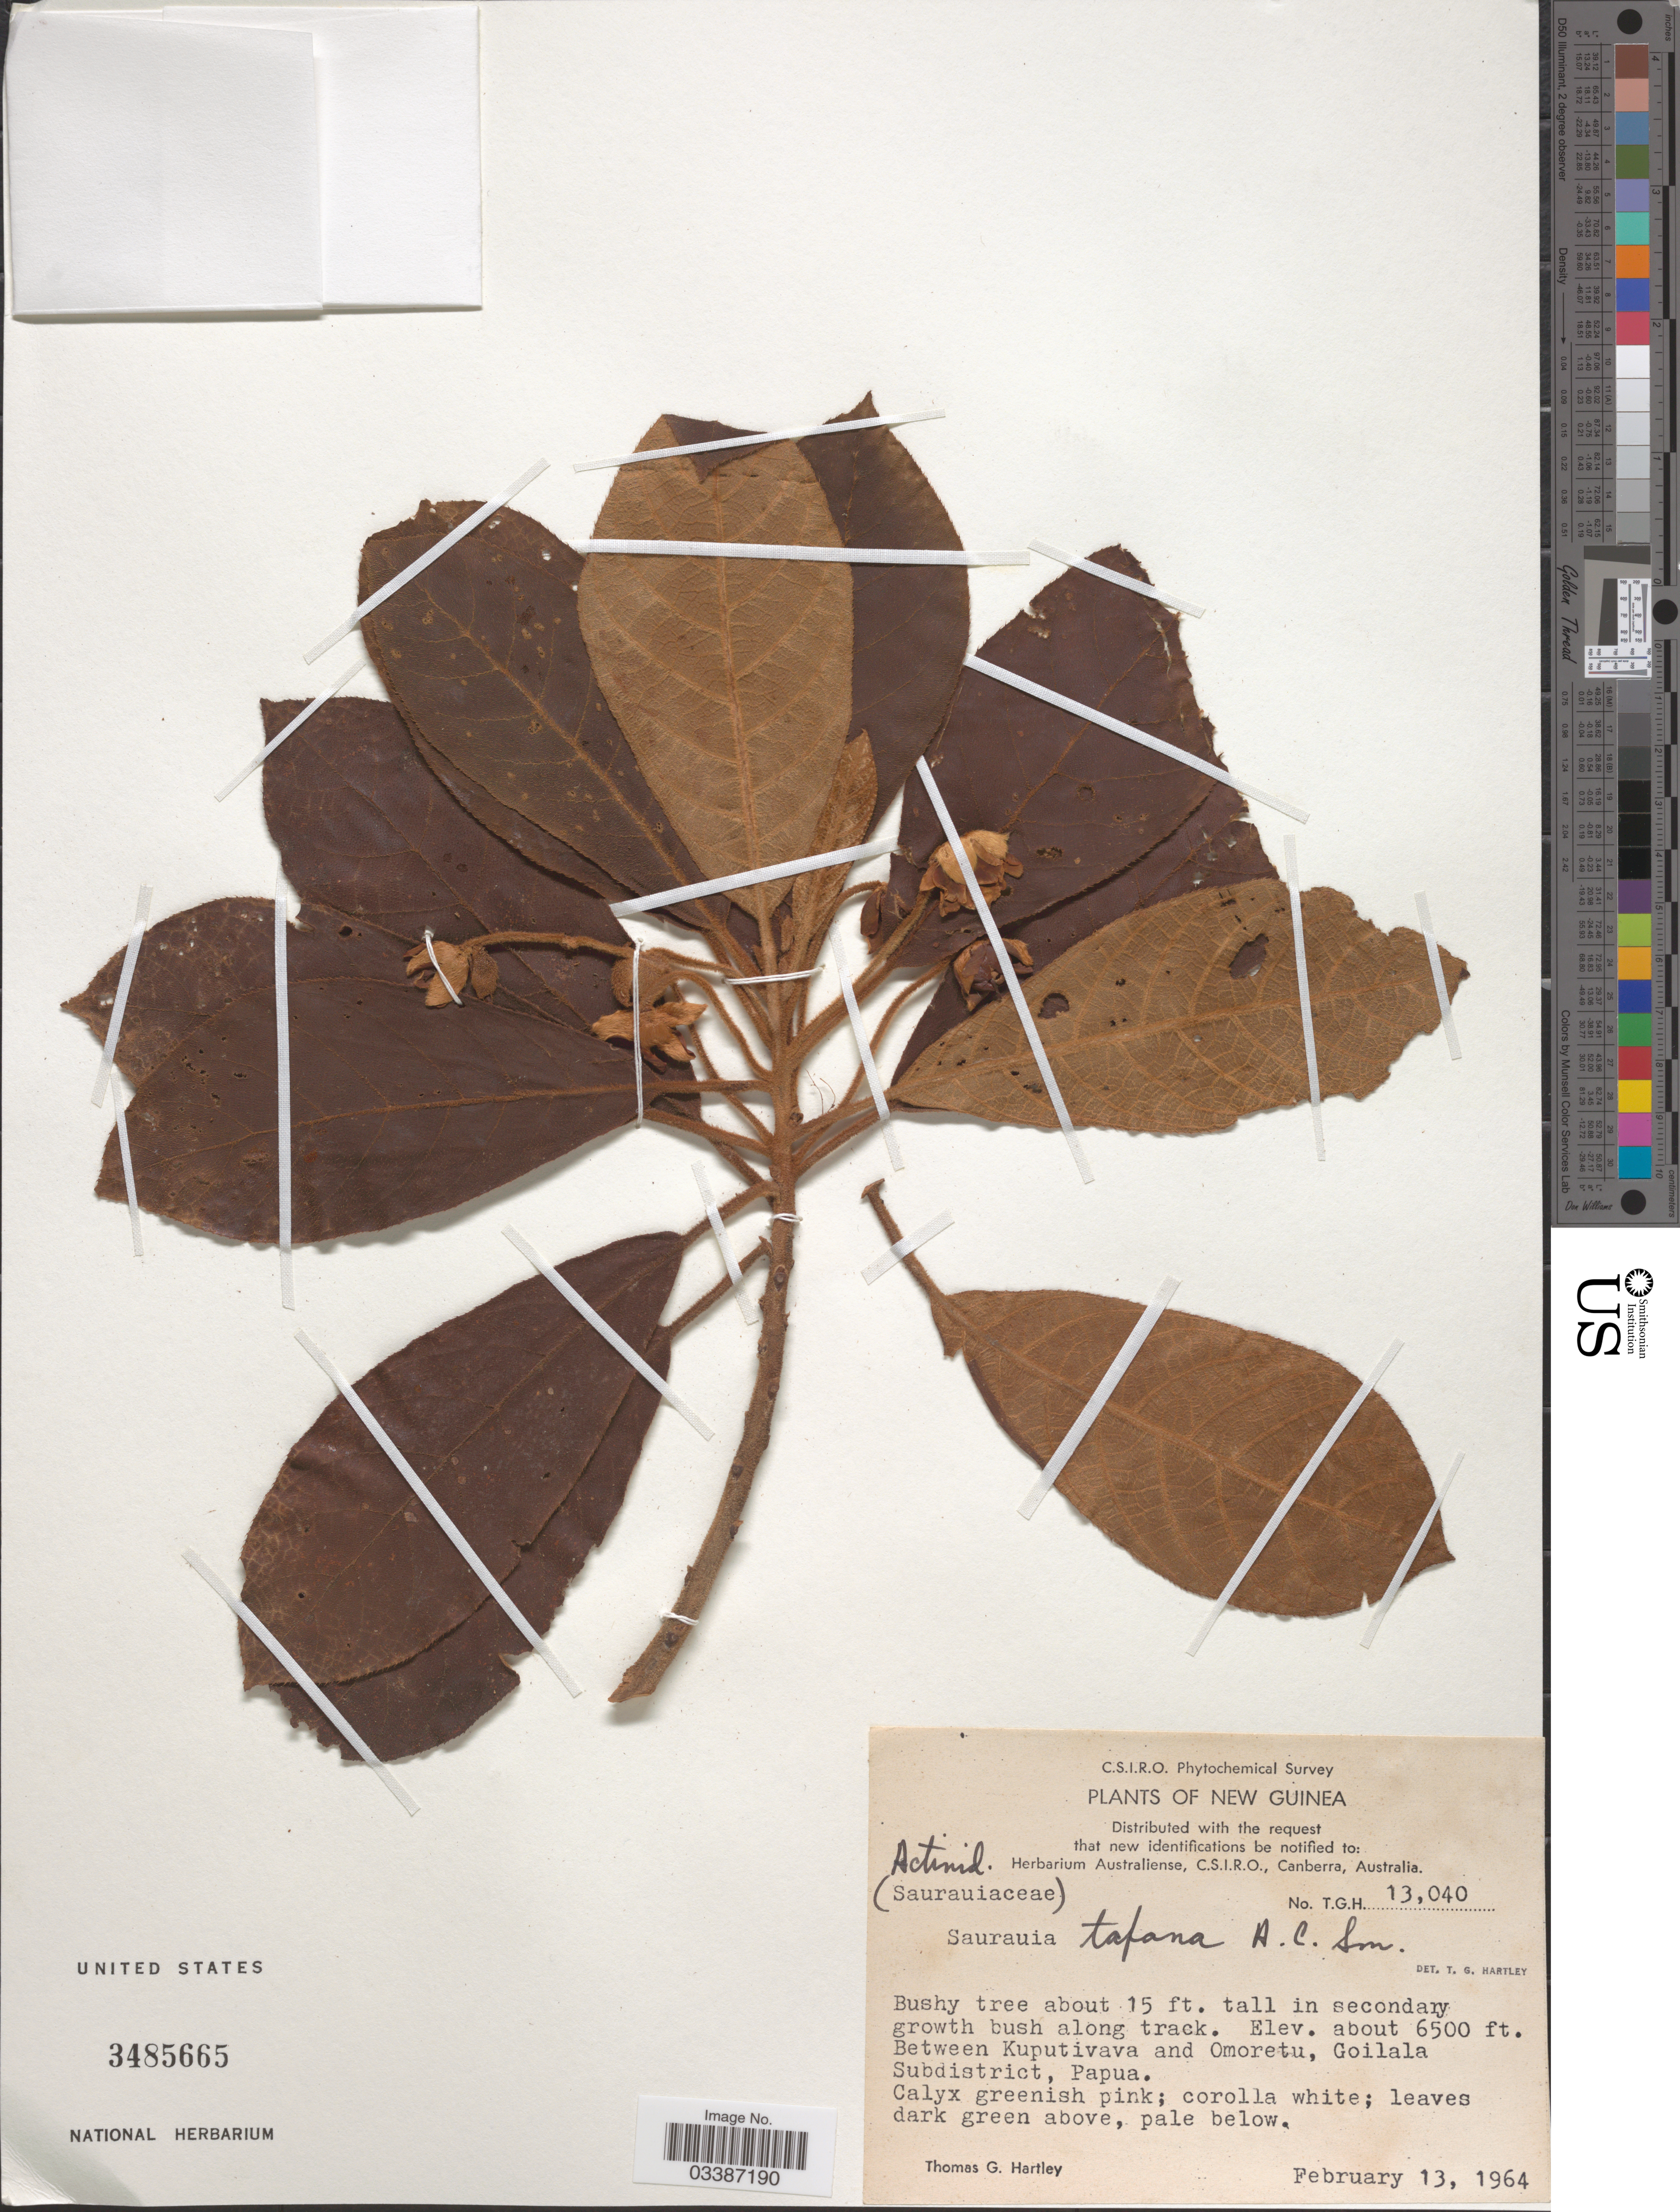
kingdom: Plantae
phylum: Tracheophyta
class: Magnoliopsida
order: Ericales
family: Actinidiaceae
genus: Saurauia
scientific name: Saurauia tafana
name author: A.C. Sm.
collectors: T. Hartley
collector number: TGH 13040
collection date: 1964-02-13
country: Indonesia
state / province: Papua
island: New Guinea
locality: New Guinea. Between Kuputivava and Omoretu, Goilala Subdistrict, Papua.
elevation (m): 1981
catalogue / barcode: US 3485665